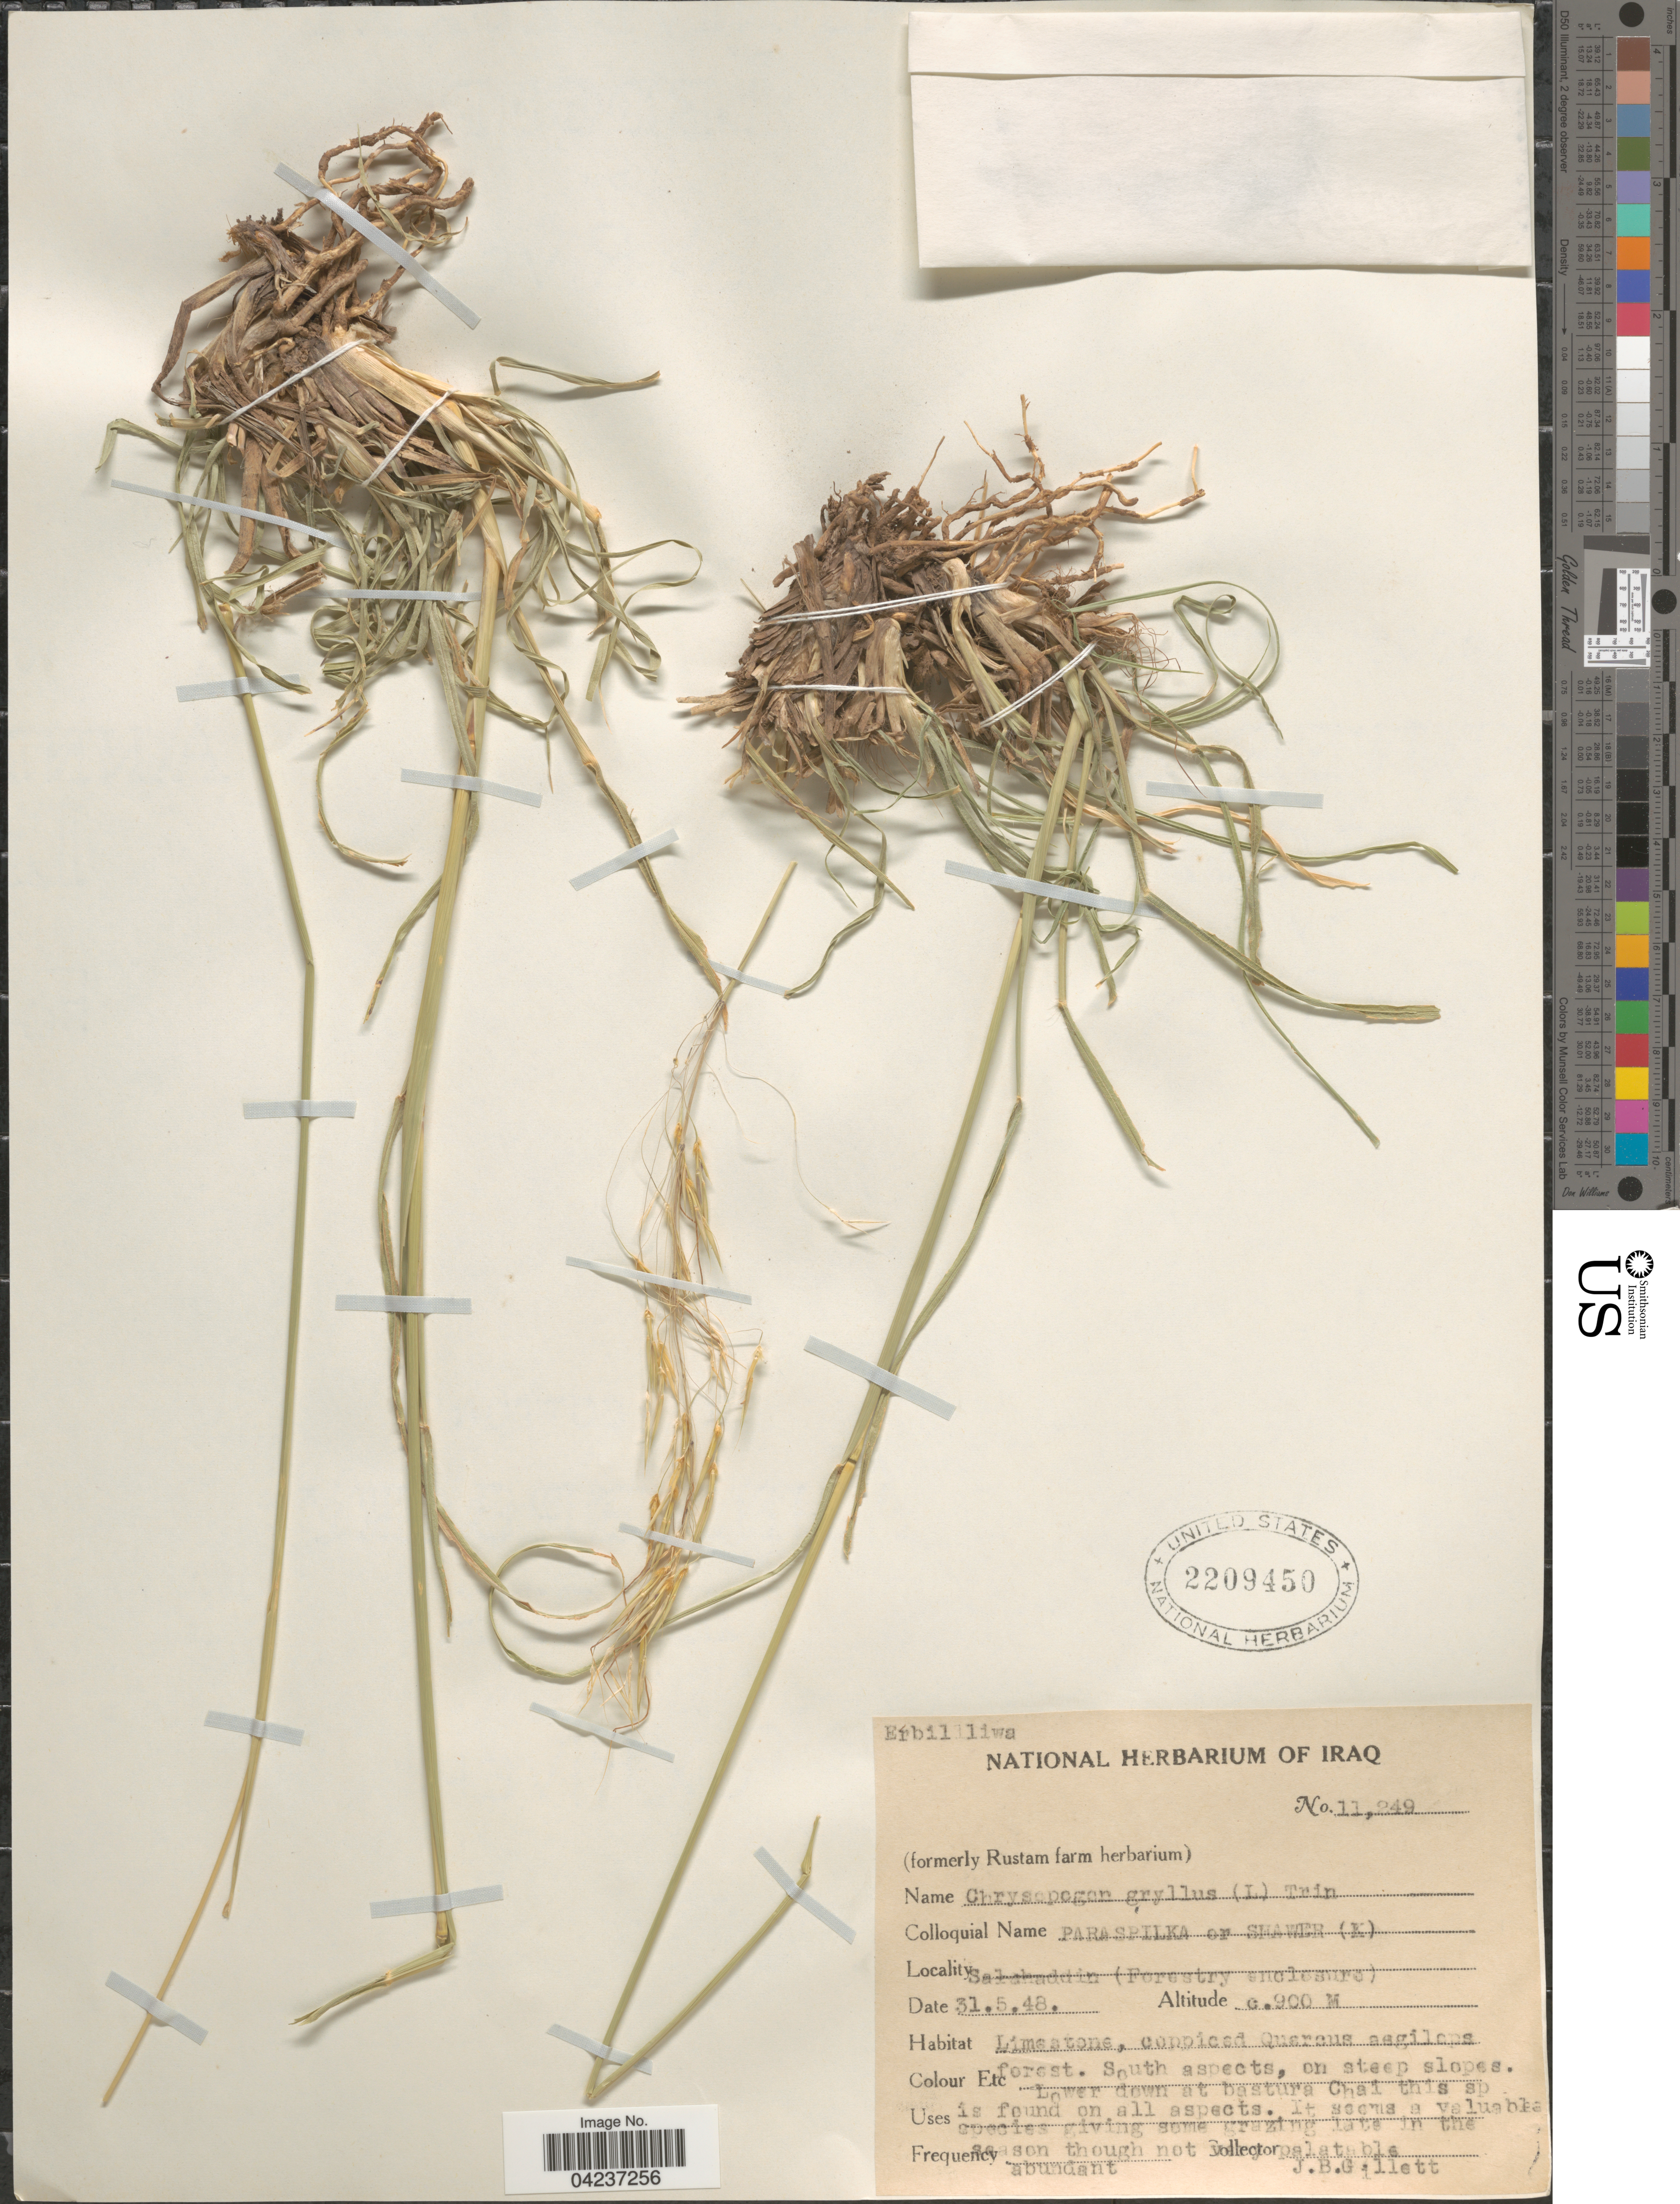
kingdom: Plantae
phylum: Tracheophyta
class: Liliopsida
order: Poales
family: Poaceae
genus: Chrysopogon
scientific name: Chrysopogon gryllus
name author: (L.) Trin.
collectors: J. B. Gillett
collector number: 11249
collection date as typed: Transcribed d/m/y: 31/5/48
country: Iraq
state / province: Arbīl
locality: Erbil liwa. Salahaddin (Forestry enclosure).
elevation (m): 900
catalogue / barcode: US 2209450